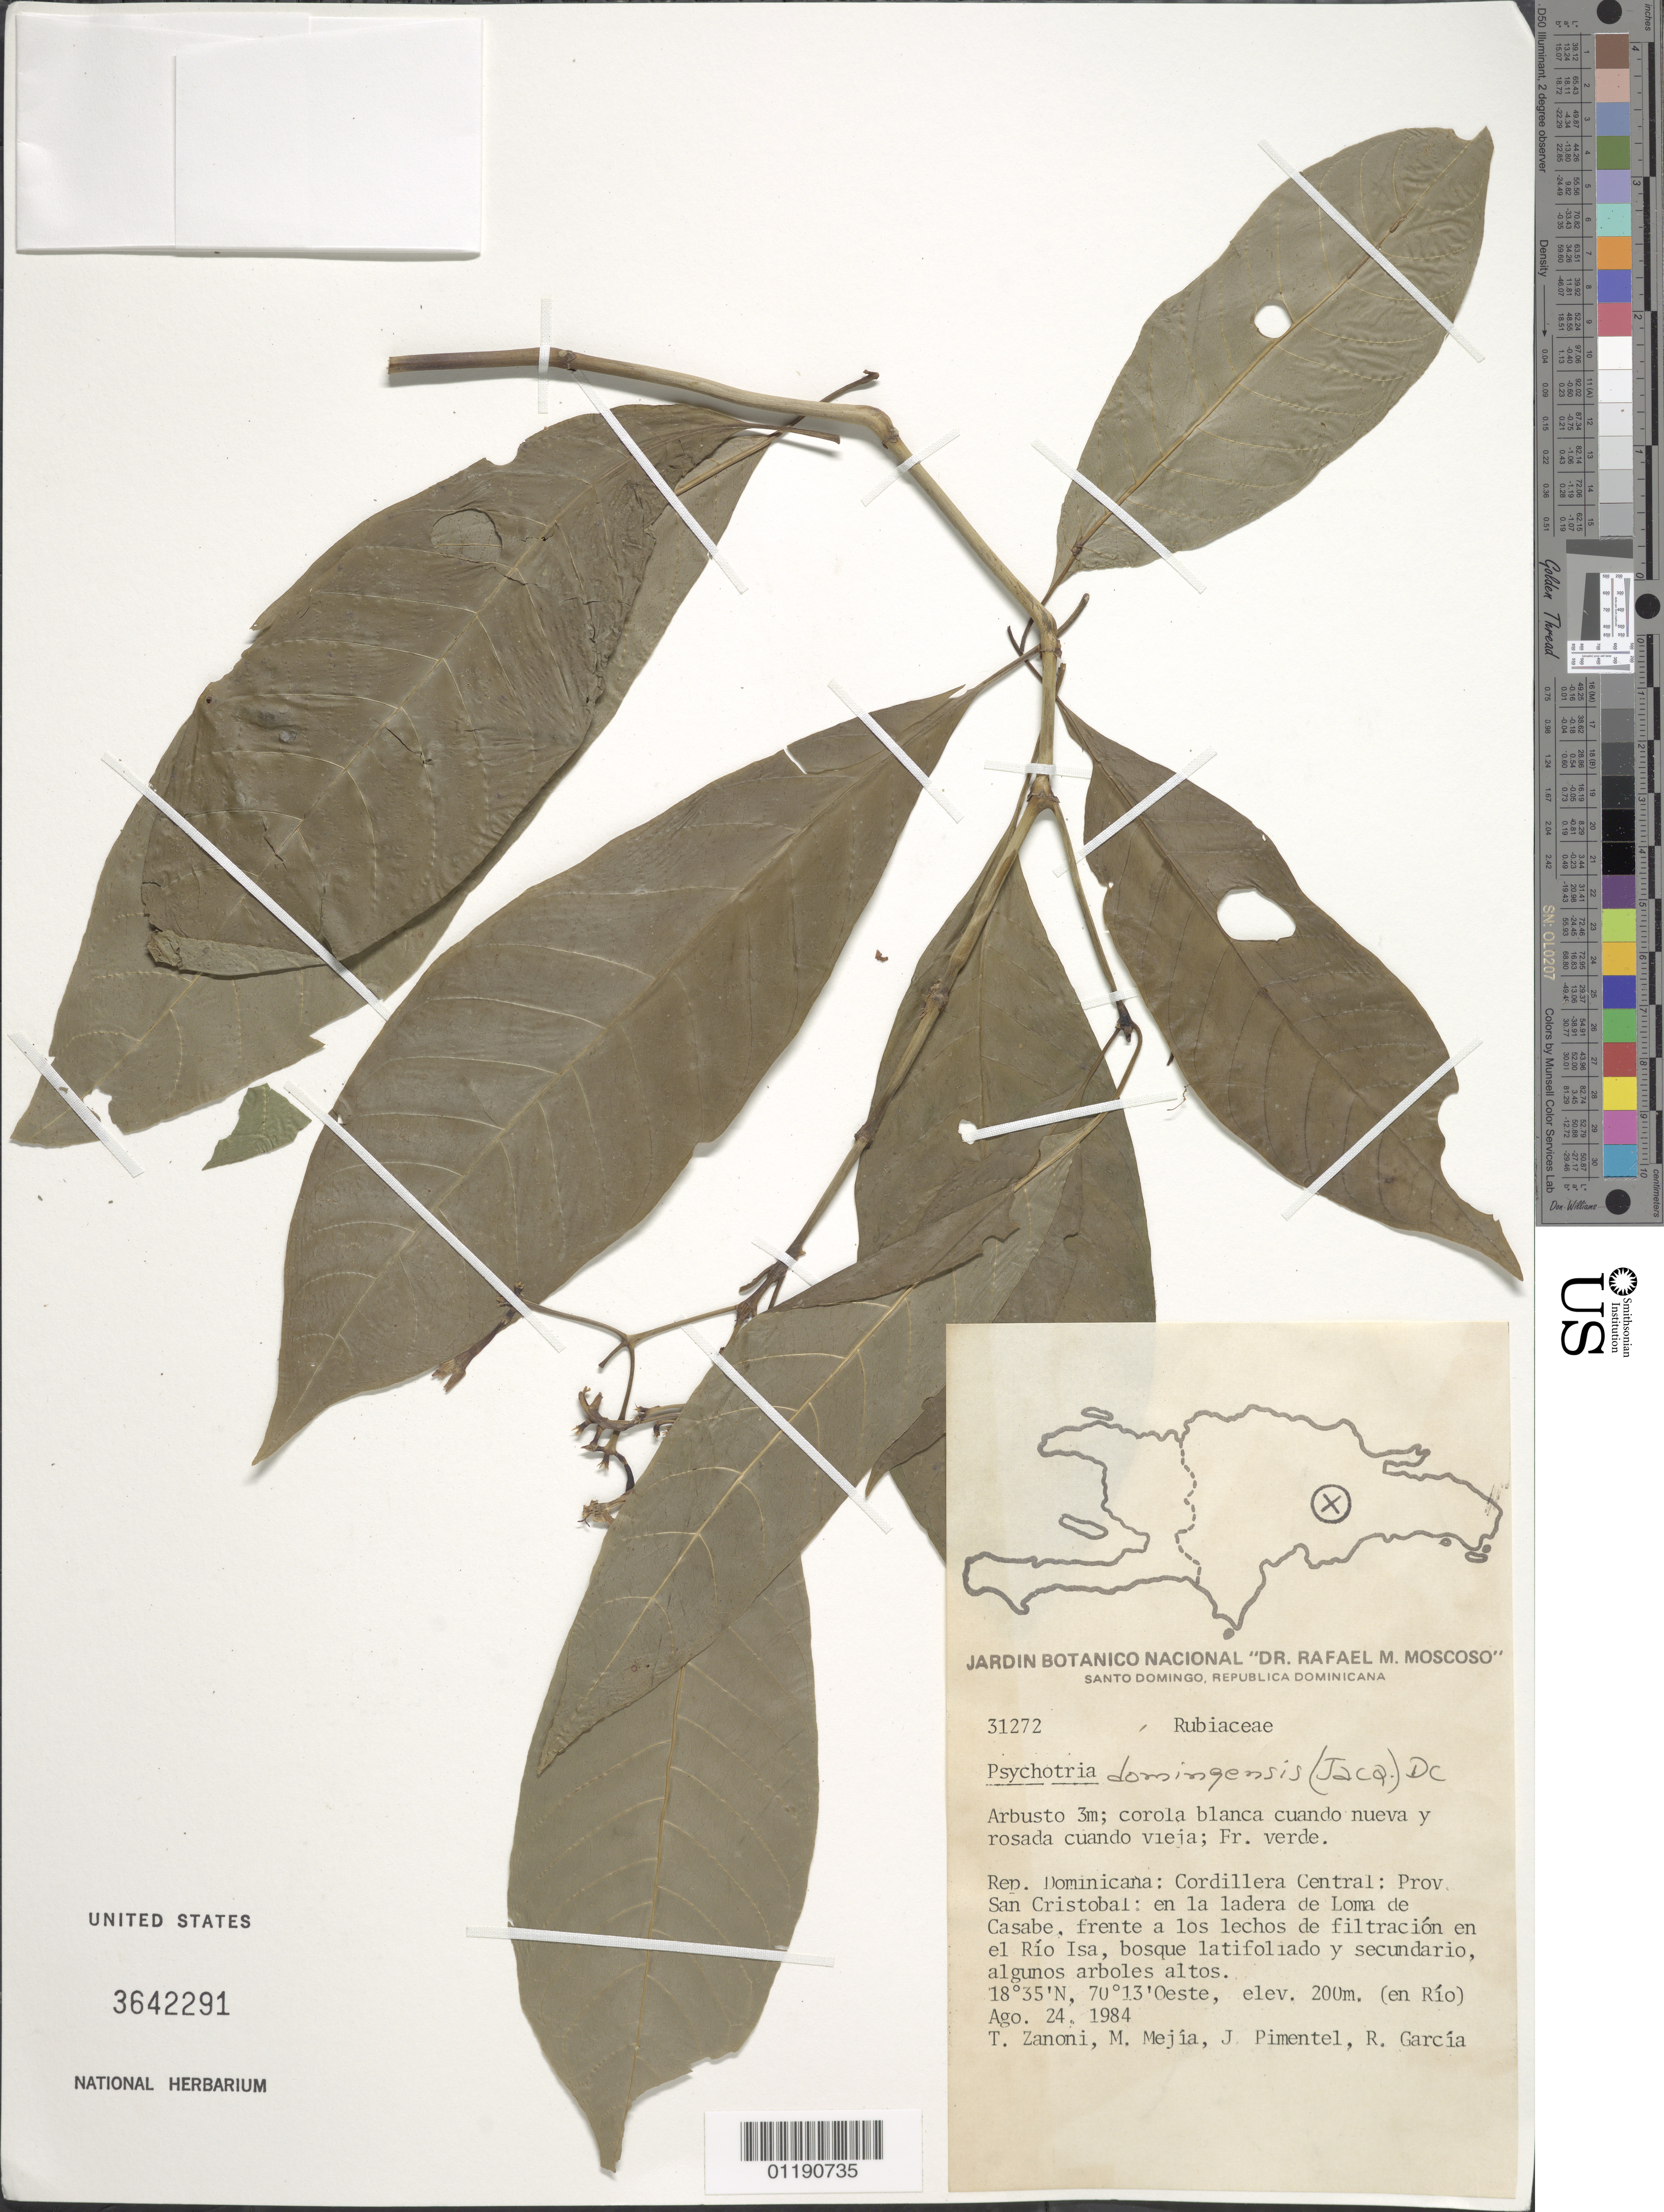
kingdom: Plantae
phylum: Tracheophyta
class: Magnoliopsida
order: Gentianales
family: Rubiaceae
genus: Psychotria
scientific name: Psychotria domingensis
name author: Jacq.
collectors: T. A. Zanoni, M. Mejia, J. Pimentel & R. G. García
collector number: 31272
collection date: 1984-08-24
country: Dominican Republic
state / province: San Cristobal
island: Hispaniola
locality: Cordillera Central. On the slope of Loma de Casabe, in front of fthe filtration beds in the Río Isa.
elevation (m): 200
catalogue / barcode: US 3642291